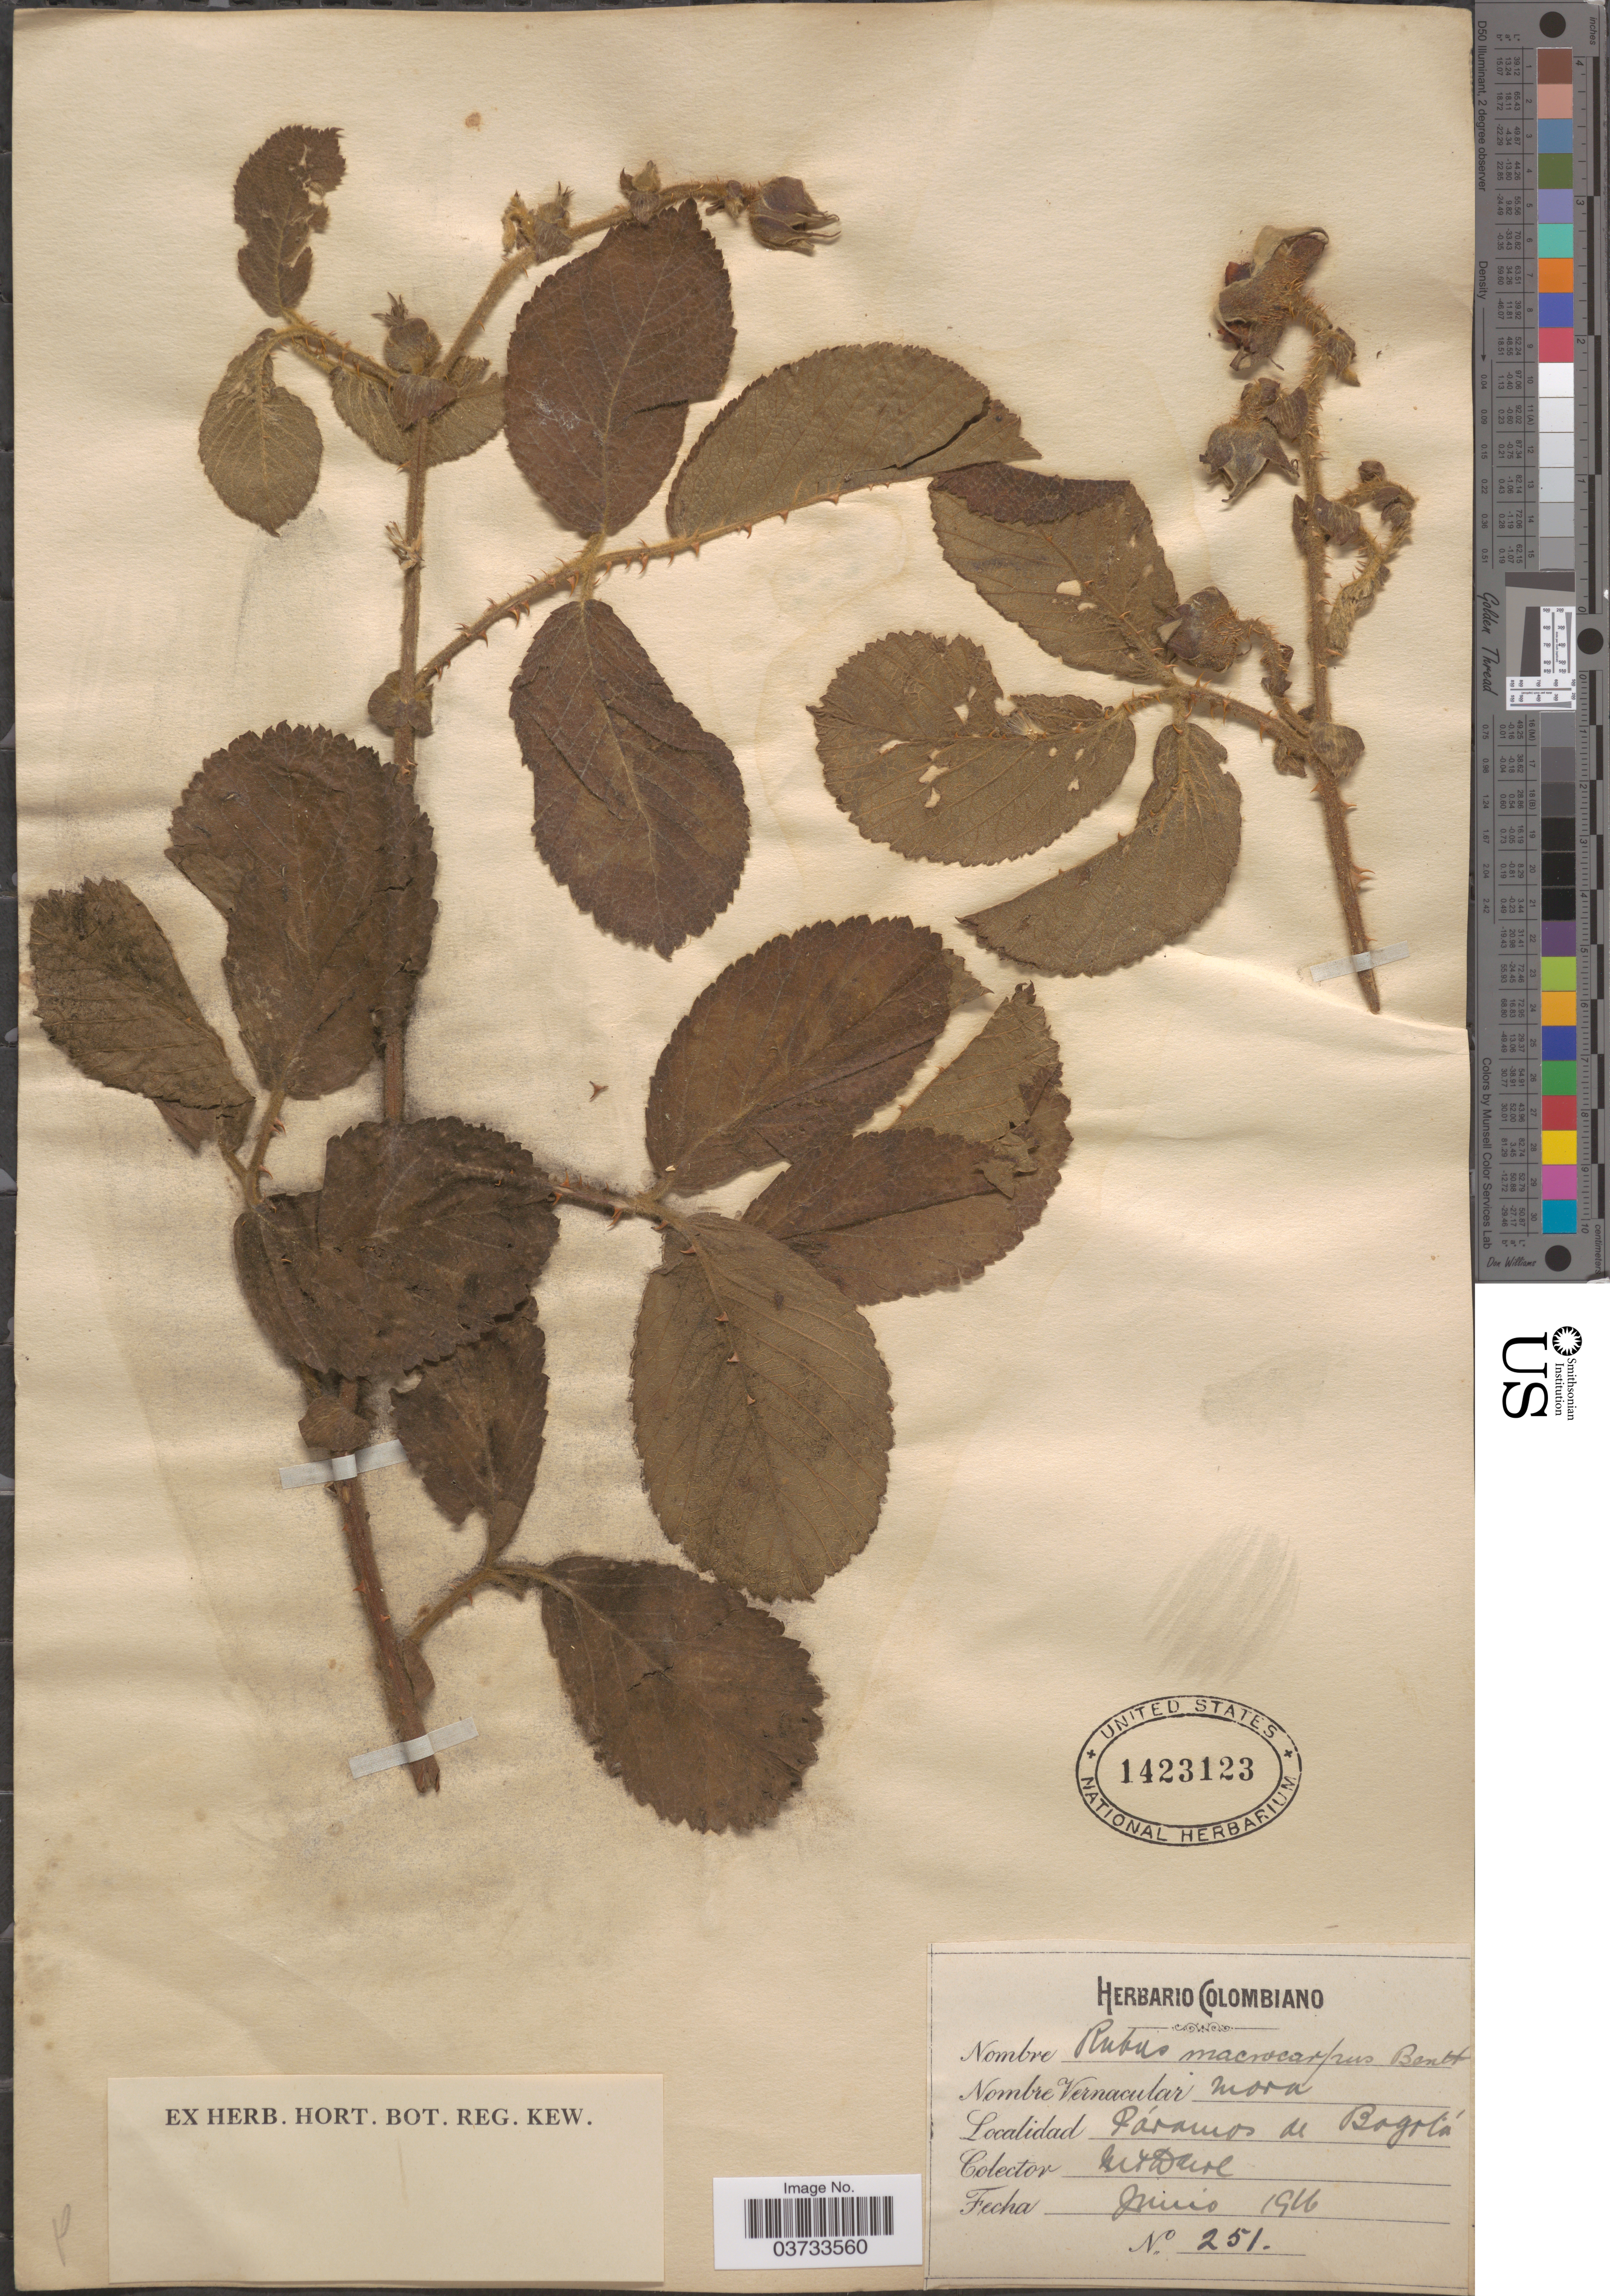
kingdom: Plantae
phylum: Tracheophyta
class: Magnoliopsida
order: Rosales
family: Rosaceae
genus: Rubus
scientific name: Rubus macrocarpus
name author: King ex C.B. Clarke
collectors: M. T. Dawe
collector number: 251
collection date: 1916-06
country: Colombia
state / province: Bogota D.C.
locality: Páramo de Bogotá.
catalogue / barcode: US 1423123